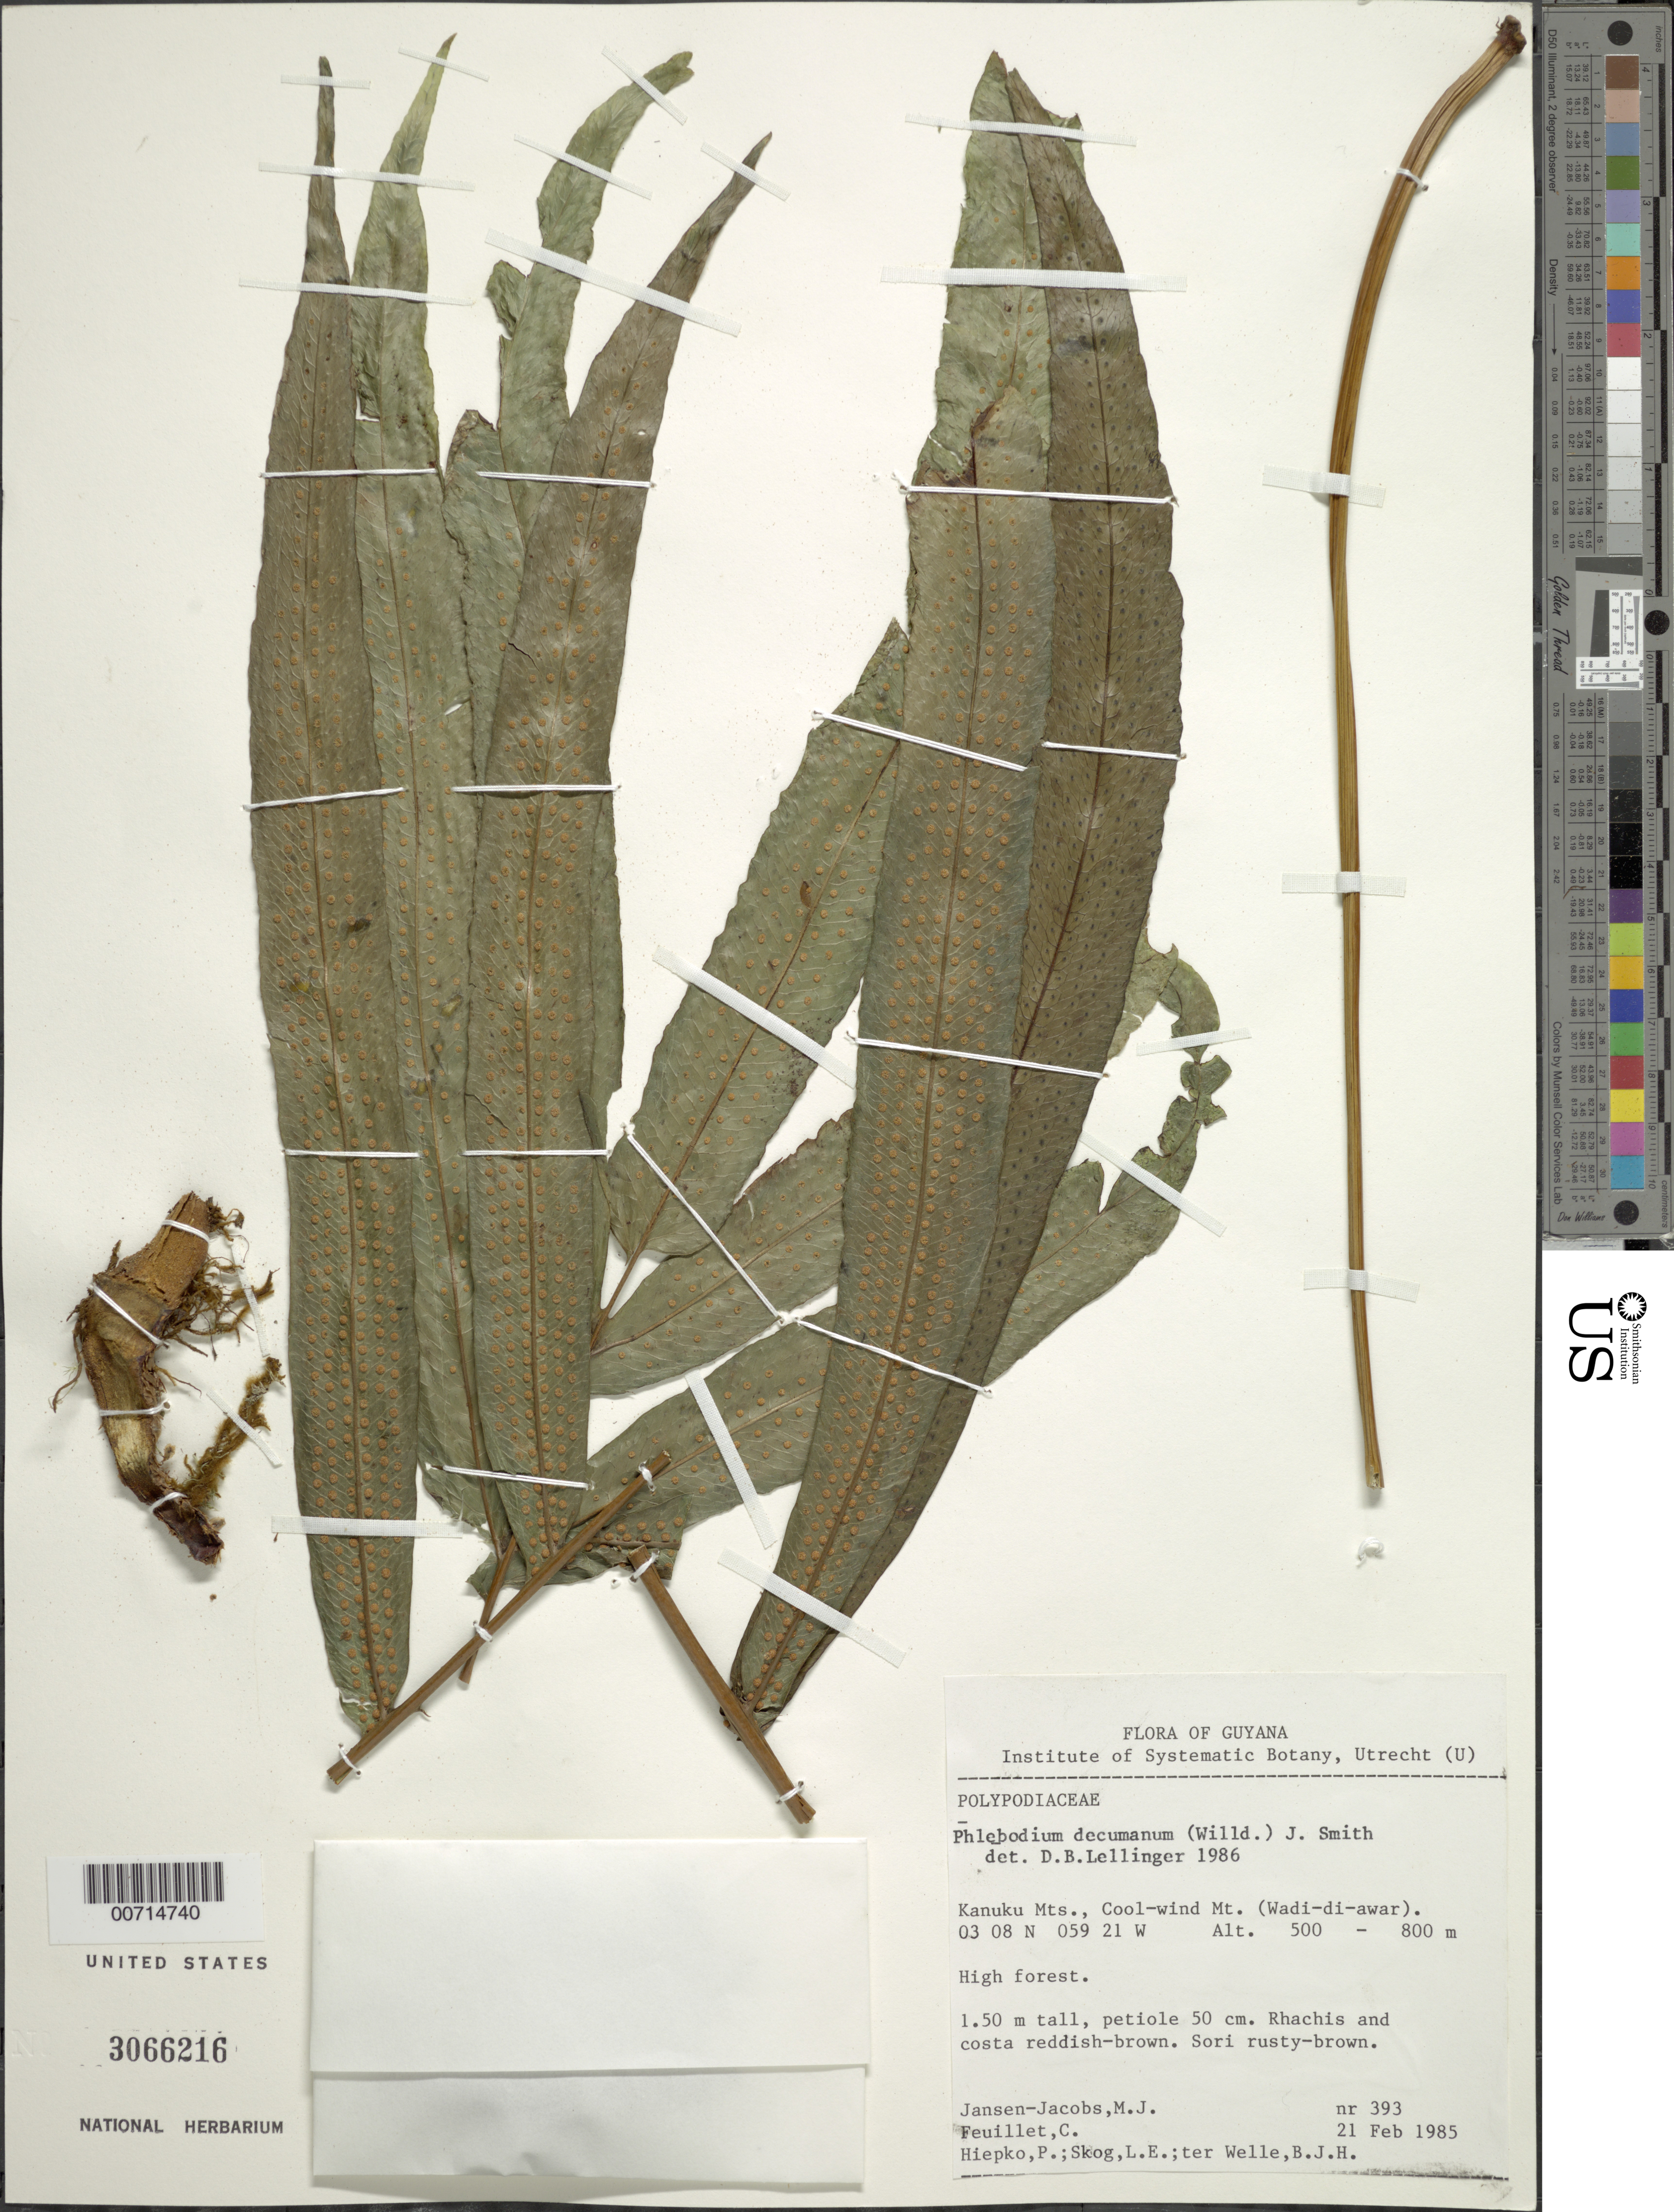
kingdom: Plantae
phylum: Tracheophyta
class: Polypodiopsida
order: Polypodiales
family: Polypodiaceae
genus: Serpocaulon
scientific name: Serpocaulon triseriale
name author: (Sw.) A.R. Sm.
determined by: Boudrie, M.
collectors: M. J. Jansen-Jacobs, C. Feuillet, P. H. Hiepko, L. E. Skog & B. Welle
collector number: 393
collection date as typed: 21-Feb-85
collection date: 1985-02-21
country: Guyana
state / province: U. Takutu-U. Essequibo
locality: Kanuku Mts., Cool-wind Mt. (Wadi-di-awar)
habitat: High forest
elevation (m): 500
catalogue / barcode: US 3066216